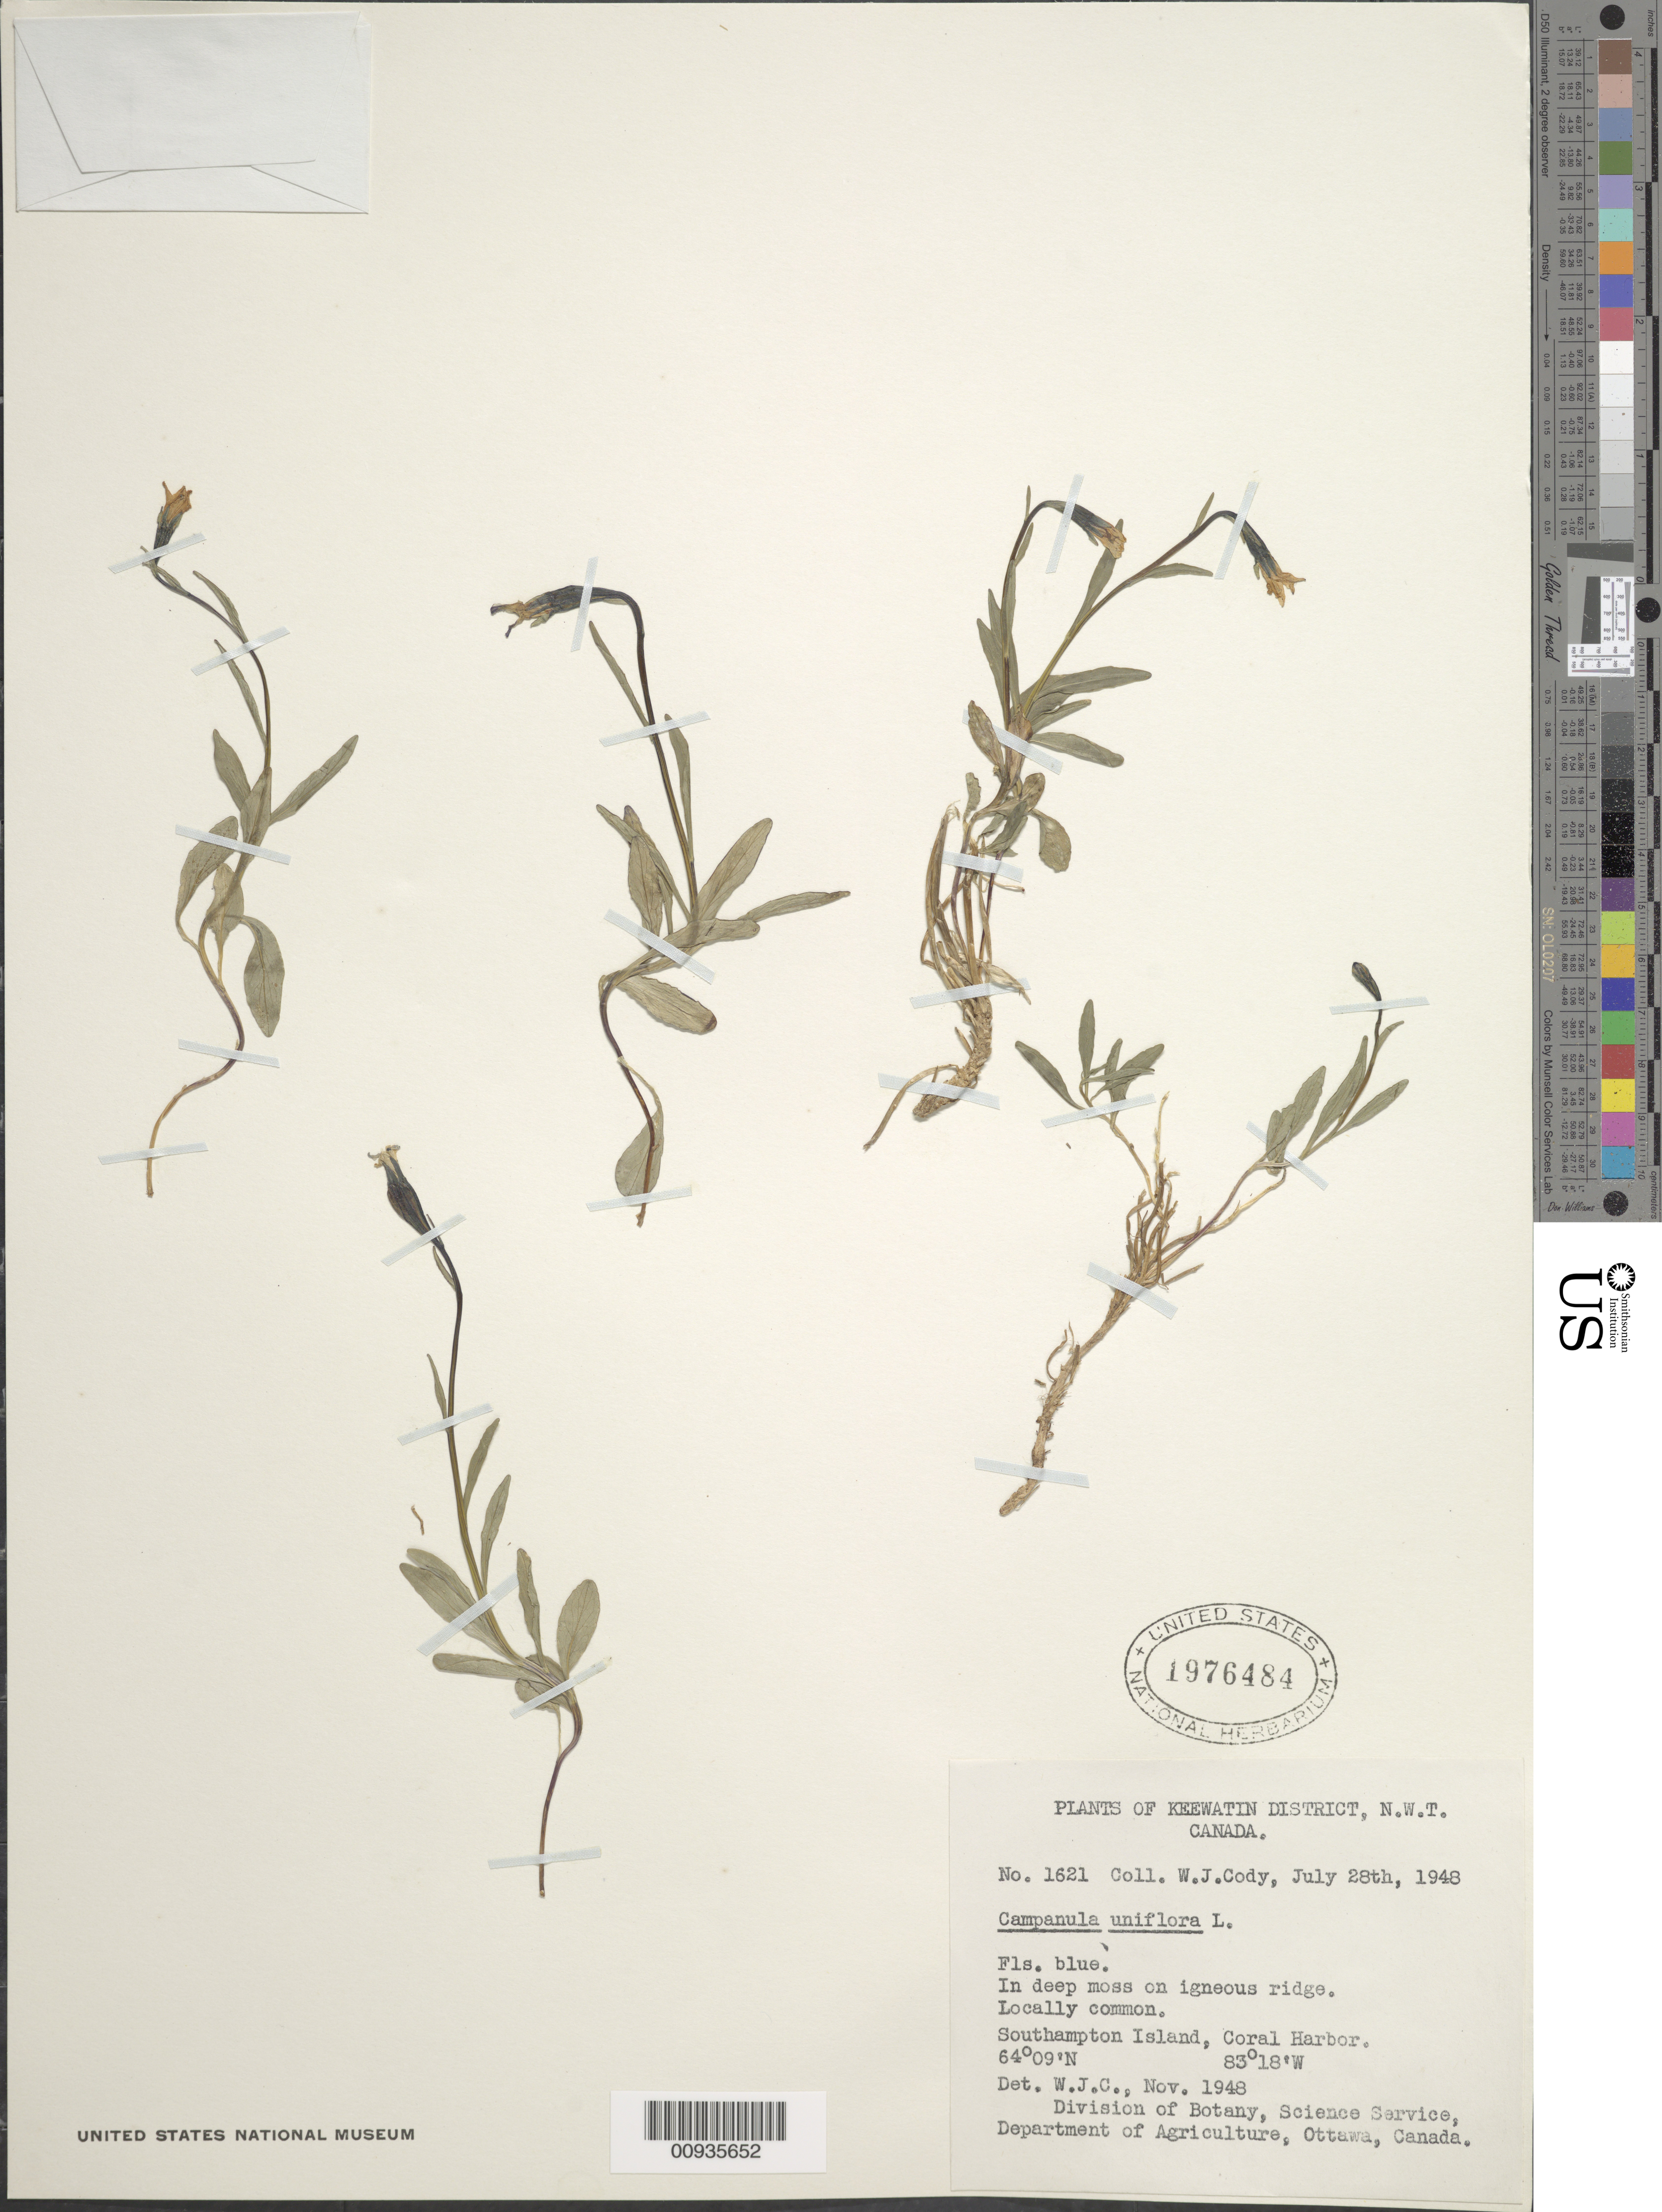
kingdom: Plantae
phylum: Tracheophyta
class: Magnoliopsida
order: Asterales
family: Campanulaceae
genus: Campanula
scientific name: Campanula uniflora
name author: L.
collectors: W. Cody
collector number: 1621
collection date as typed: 28 Jul 1948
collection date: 1948-07-28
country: Canada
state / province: Northwest Territories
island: Southampton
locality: Southhampton Island, Coral Harbor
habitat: in deep moss on igneous moss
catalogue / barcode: US 1976484